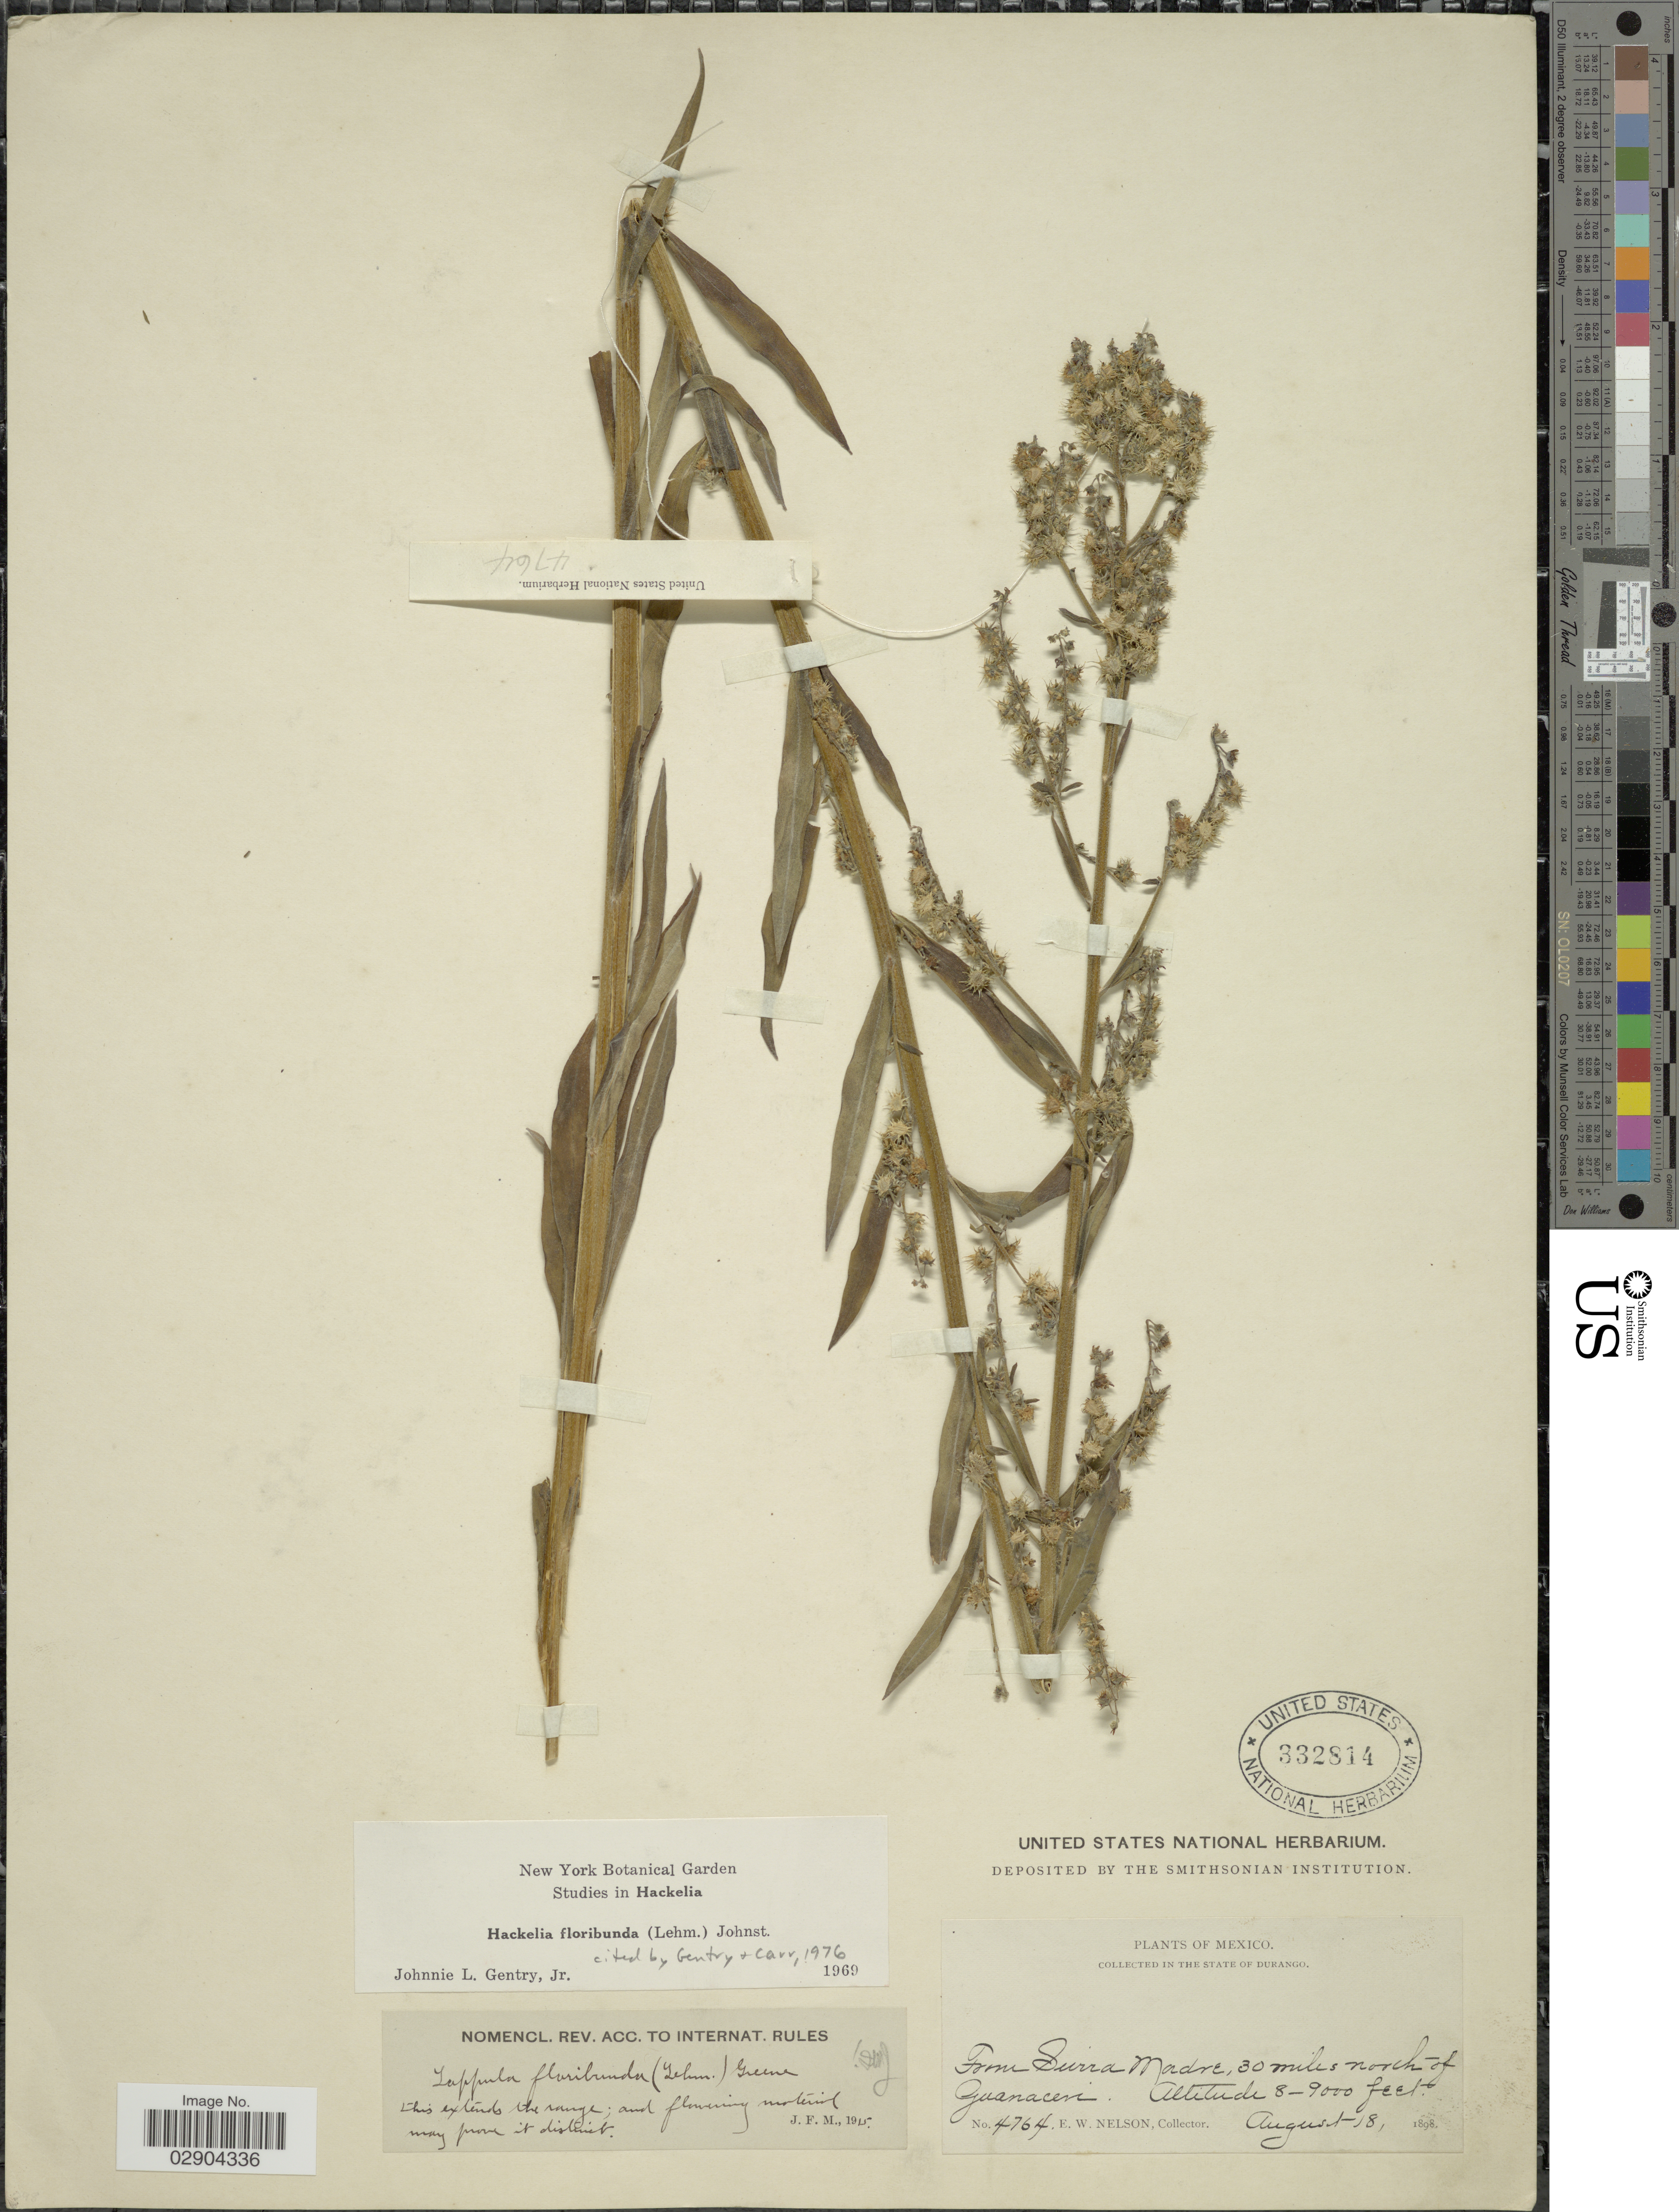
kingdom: Plantae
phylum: Tracheophyta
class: Magnoliopsida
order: Boraginales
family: Boraginaceae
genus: Hackelia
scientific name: Hackelia floribunda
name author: (Lehm.) I.M. Johnst.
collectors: E. W. Nelson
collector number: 4764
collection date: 1898-08-18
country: Mexico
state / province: Durango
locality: In the State of Durango. From Sierra Madre, 30 miles north of Guanaceri.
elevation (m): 2438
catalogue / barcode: US 332814